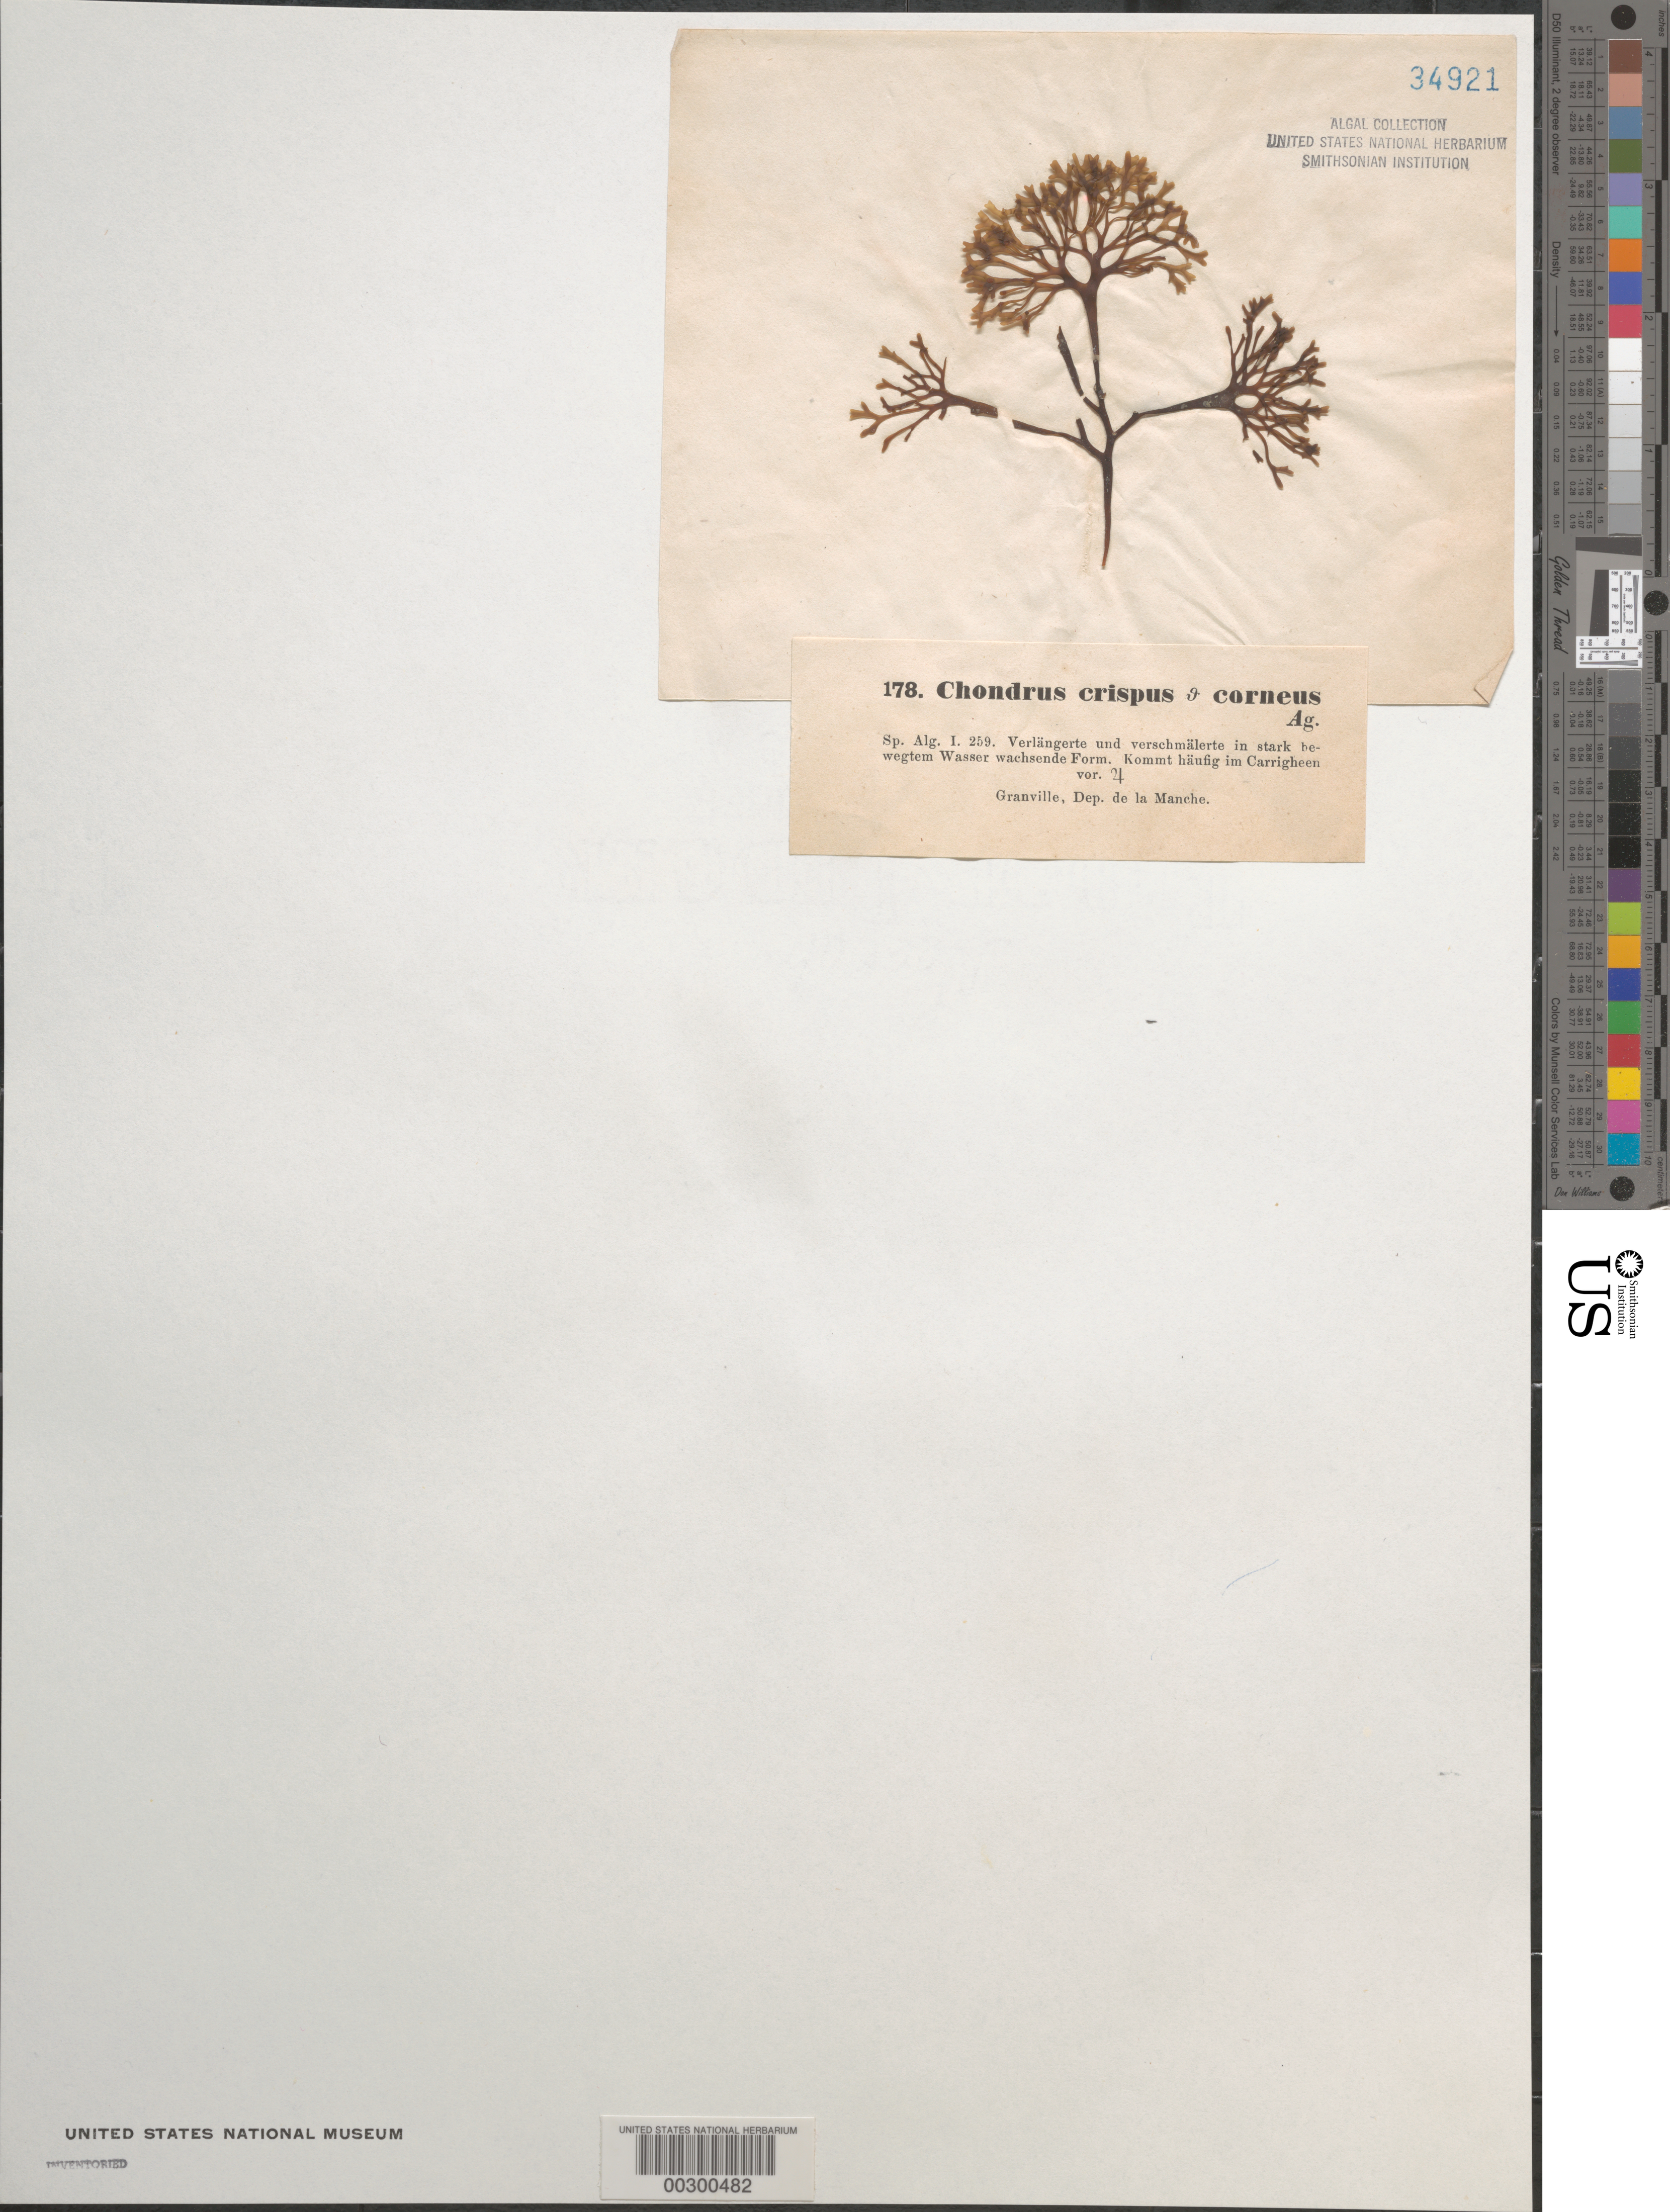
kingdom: Plantae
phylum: Rhodophyta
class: Florideophyceae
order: Gigartinales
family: Gigartinaceae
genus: Chondrus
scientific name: Chondrus crispus var. corneus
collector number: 178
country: France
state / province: Normandie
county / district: Manche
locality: Granville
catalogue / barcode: US 34921